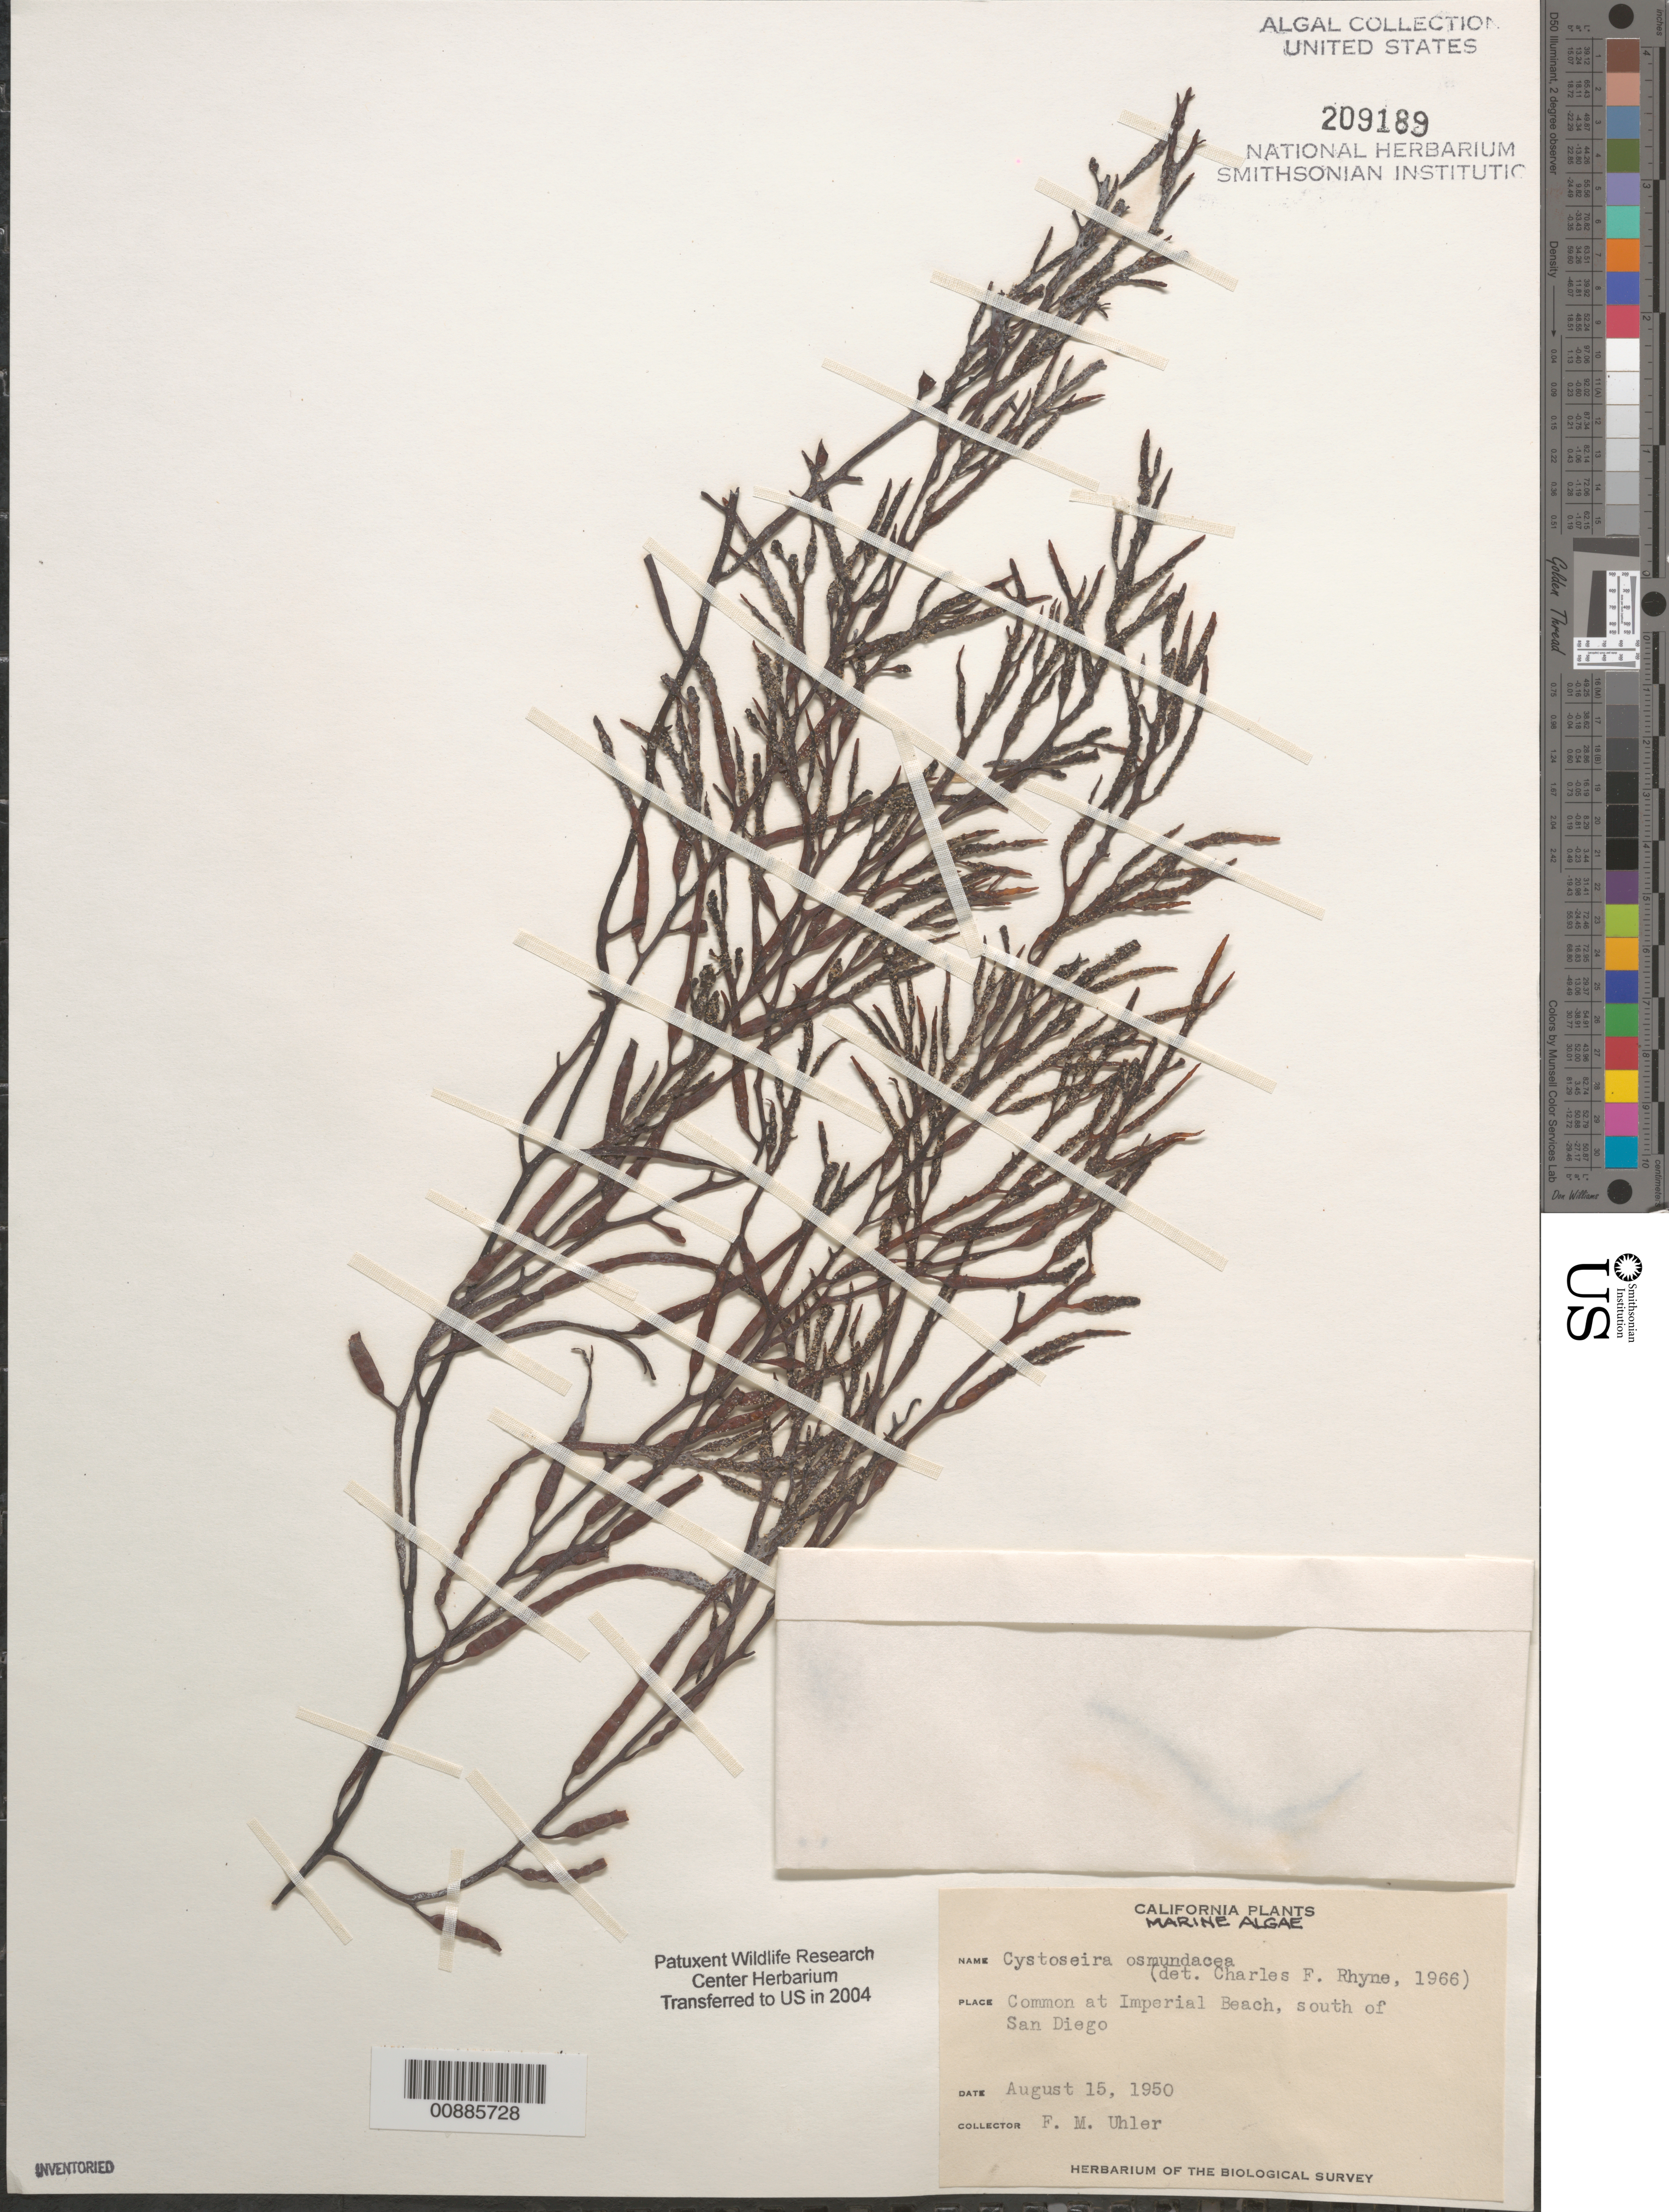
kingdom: Chromista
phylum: Ochrophyta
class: Phaeophyceae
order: Fucales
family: Sargassaceae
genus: Cystoseira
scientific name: Cystoseira osmundacea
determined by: Rhyne, Charles F.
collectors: F. M. Uhler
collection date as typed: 15 Aug 1950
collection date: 1950-08-15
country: United States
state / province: California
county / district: San Diego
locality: Imperial Beach, south of San Diego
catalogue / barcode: US 209189